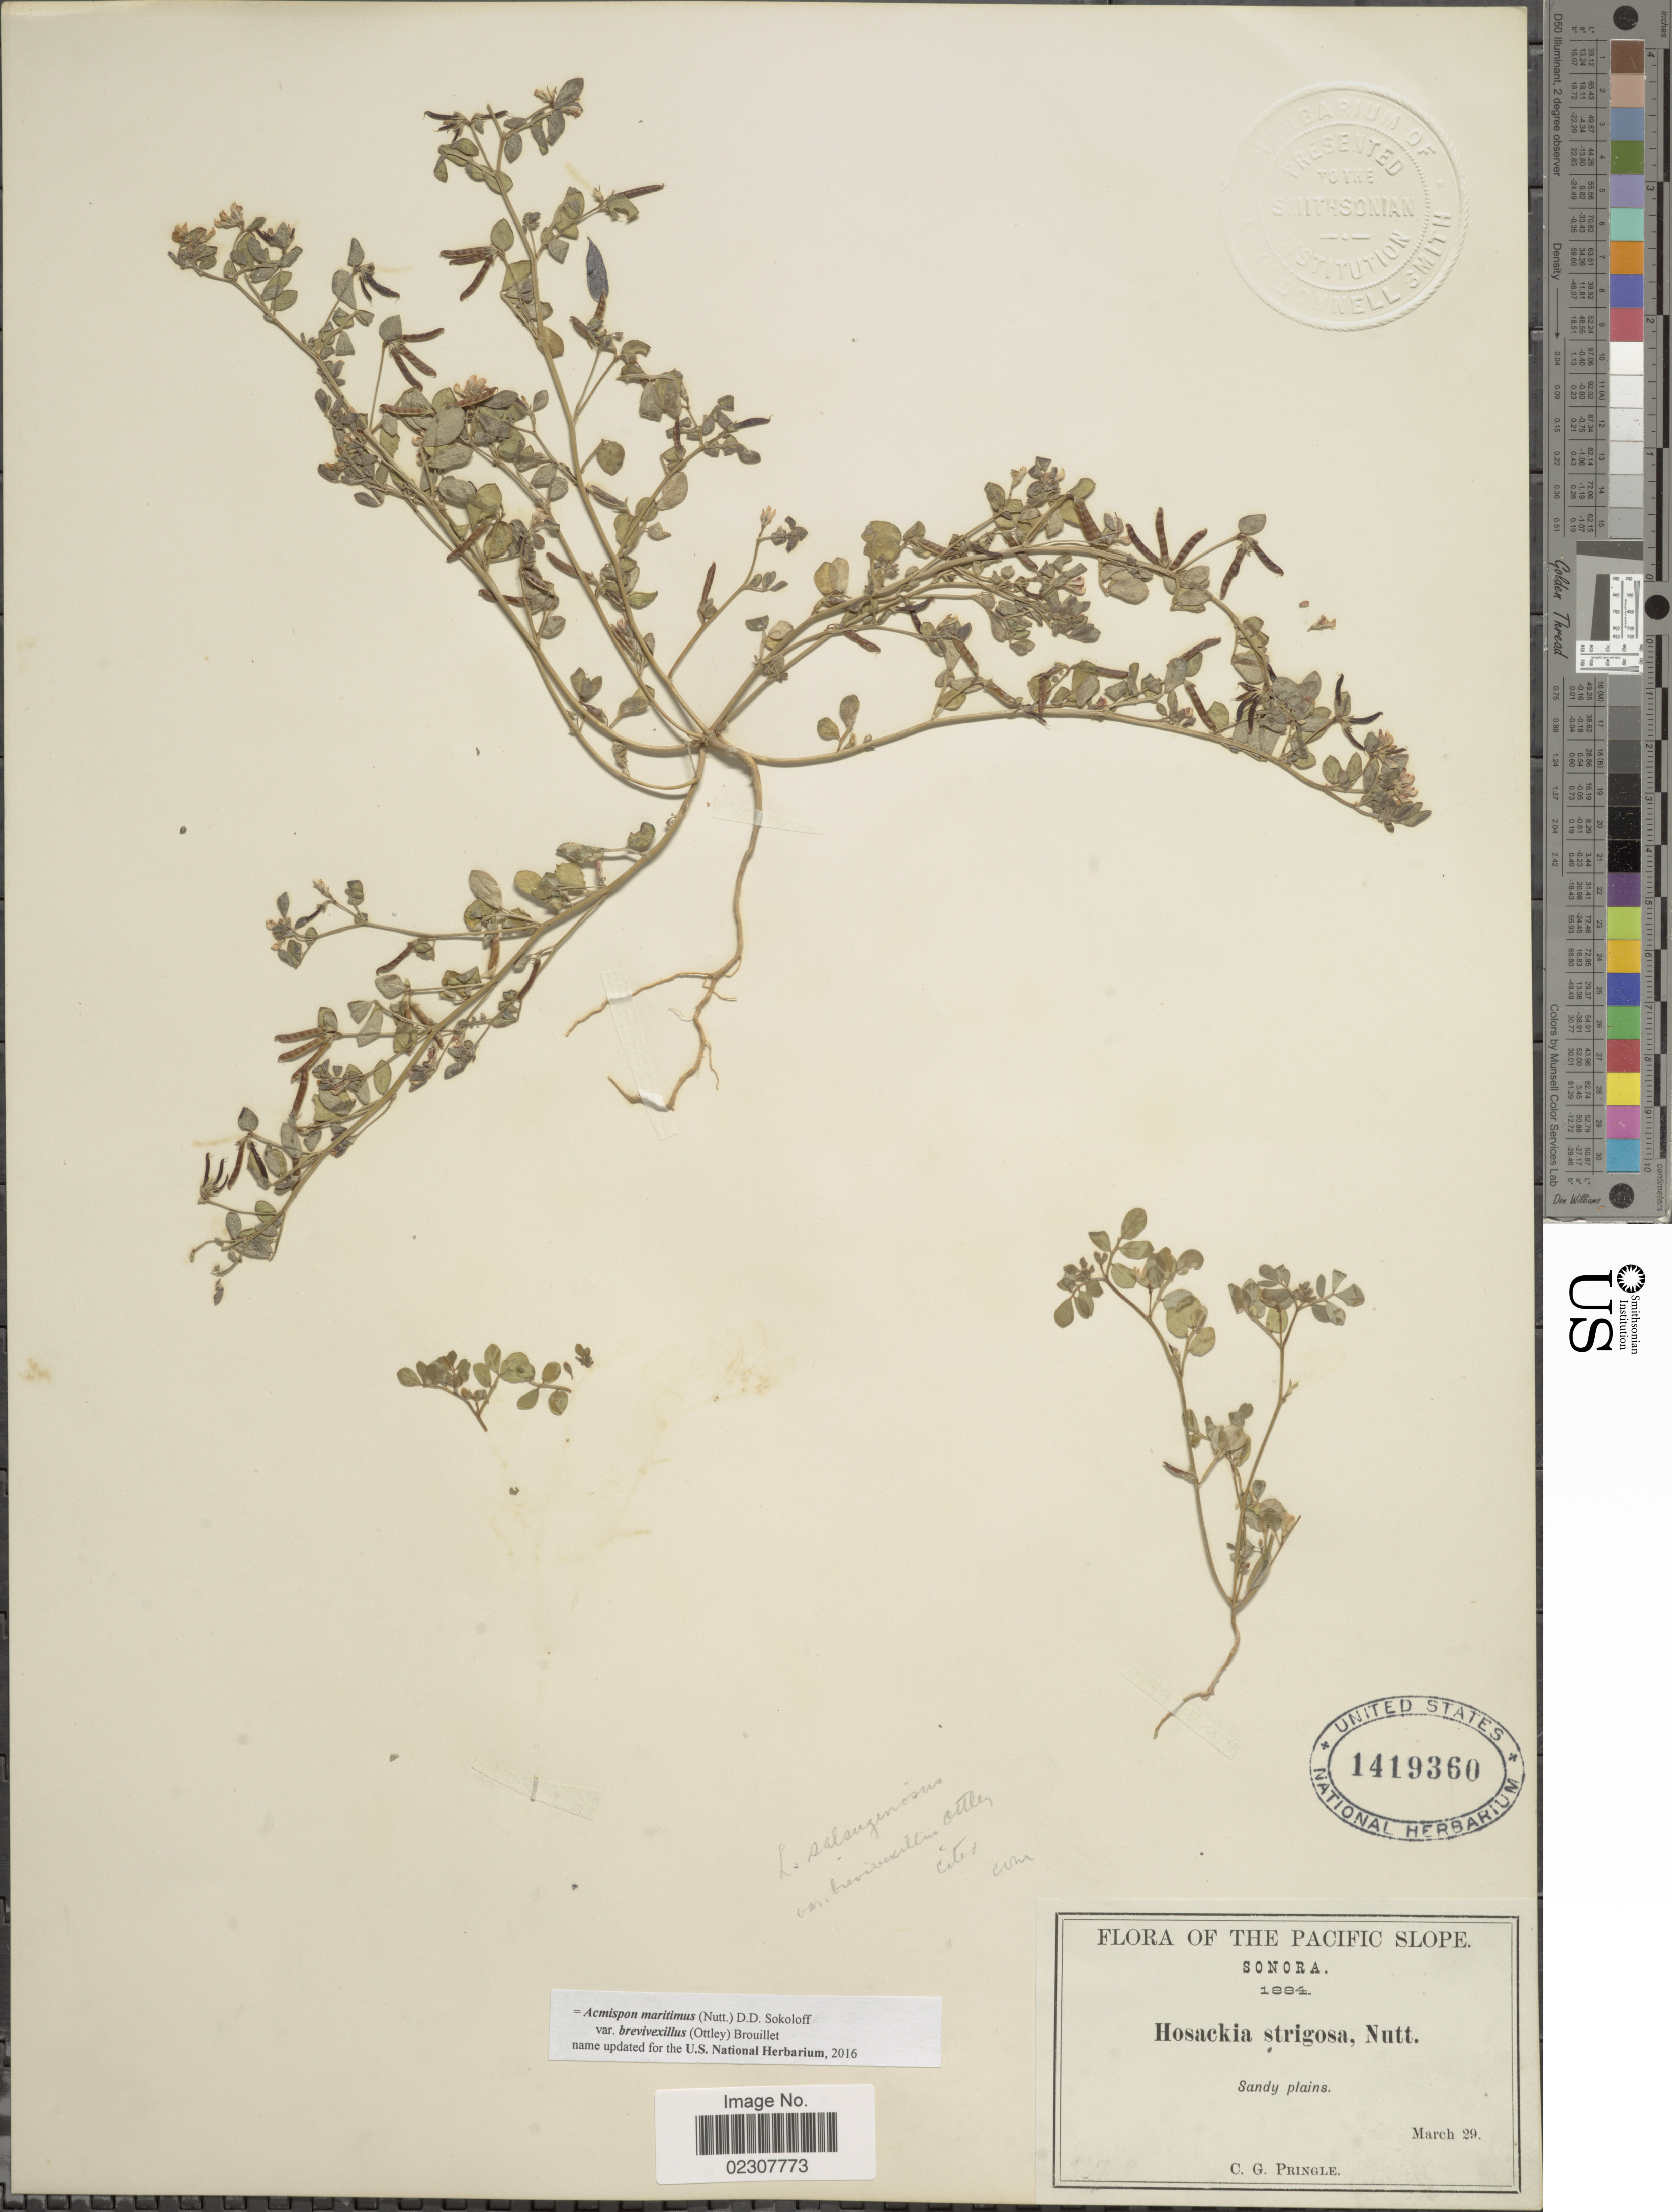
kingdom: Plantae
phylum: Tracheophyta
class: Magnoliopsida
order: Fabales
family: Fabaceae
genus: Acmispon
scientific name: Acmispon maritimus var. brevivexillus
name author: (Ottley) Brouillet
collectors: C. G. Pringle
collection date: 1884-03-29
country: Mexico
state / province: Sonora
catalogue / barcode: US 1419360